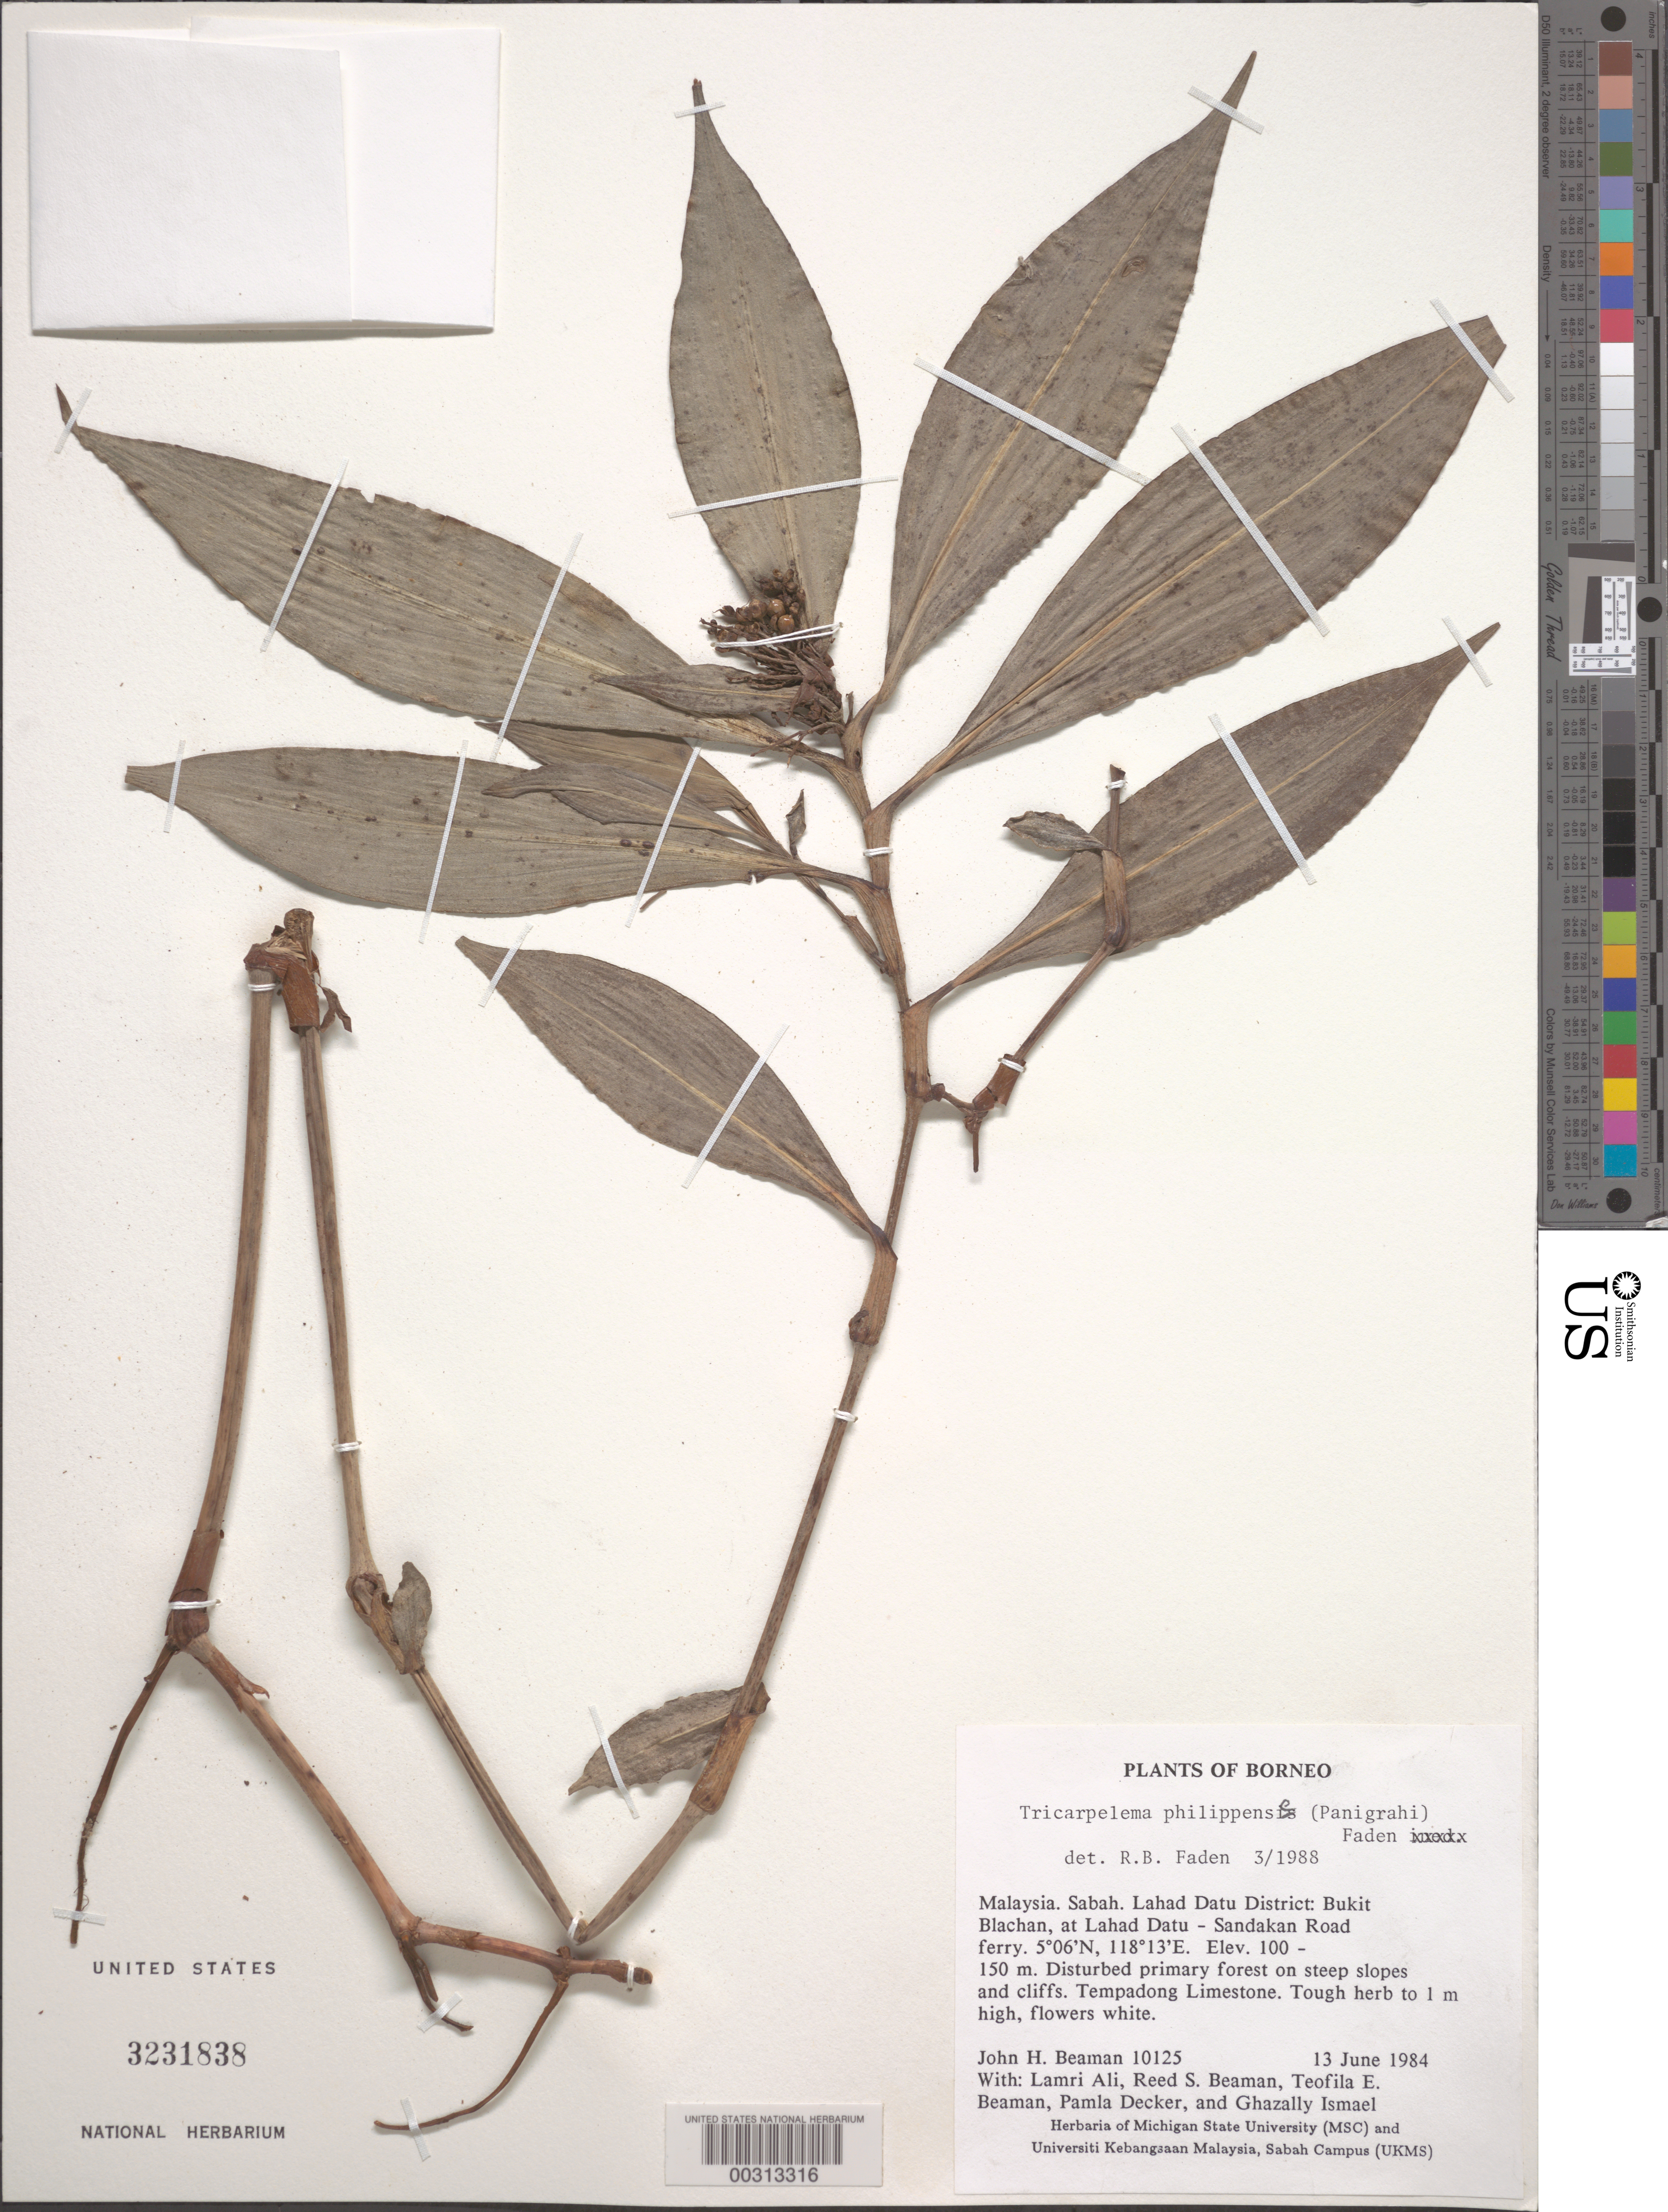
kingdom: Plantae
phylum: Tracheophyta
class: Liliopsida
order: Commelinales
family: Commelinaceae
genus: Tricarpelema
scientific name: Tricarpelema philippense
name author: (Panigrahi) Faden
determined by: Faden, Robert B., (US), Smithsonian Institution - National Museum of Natural History (UNITED STATES)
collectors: J. H. Beaman, T. E. Beaman, L. Alli, P. Decker, R. S. Beaman & G. Ismael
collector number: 10125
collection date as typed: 13 Jun 1984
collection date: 1984-06-13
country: Malaysia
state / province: Sabah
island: Borneo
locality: Lahad datu district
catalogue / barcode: US 3231838